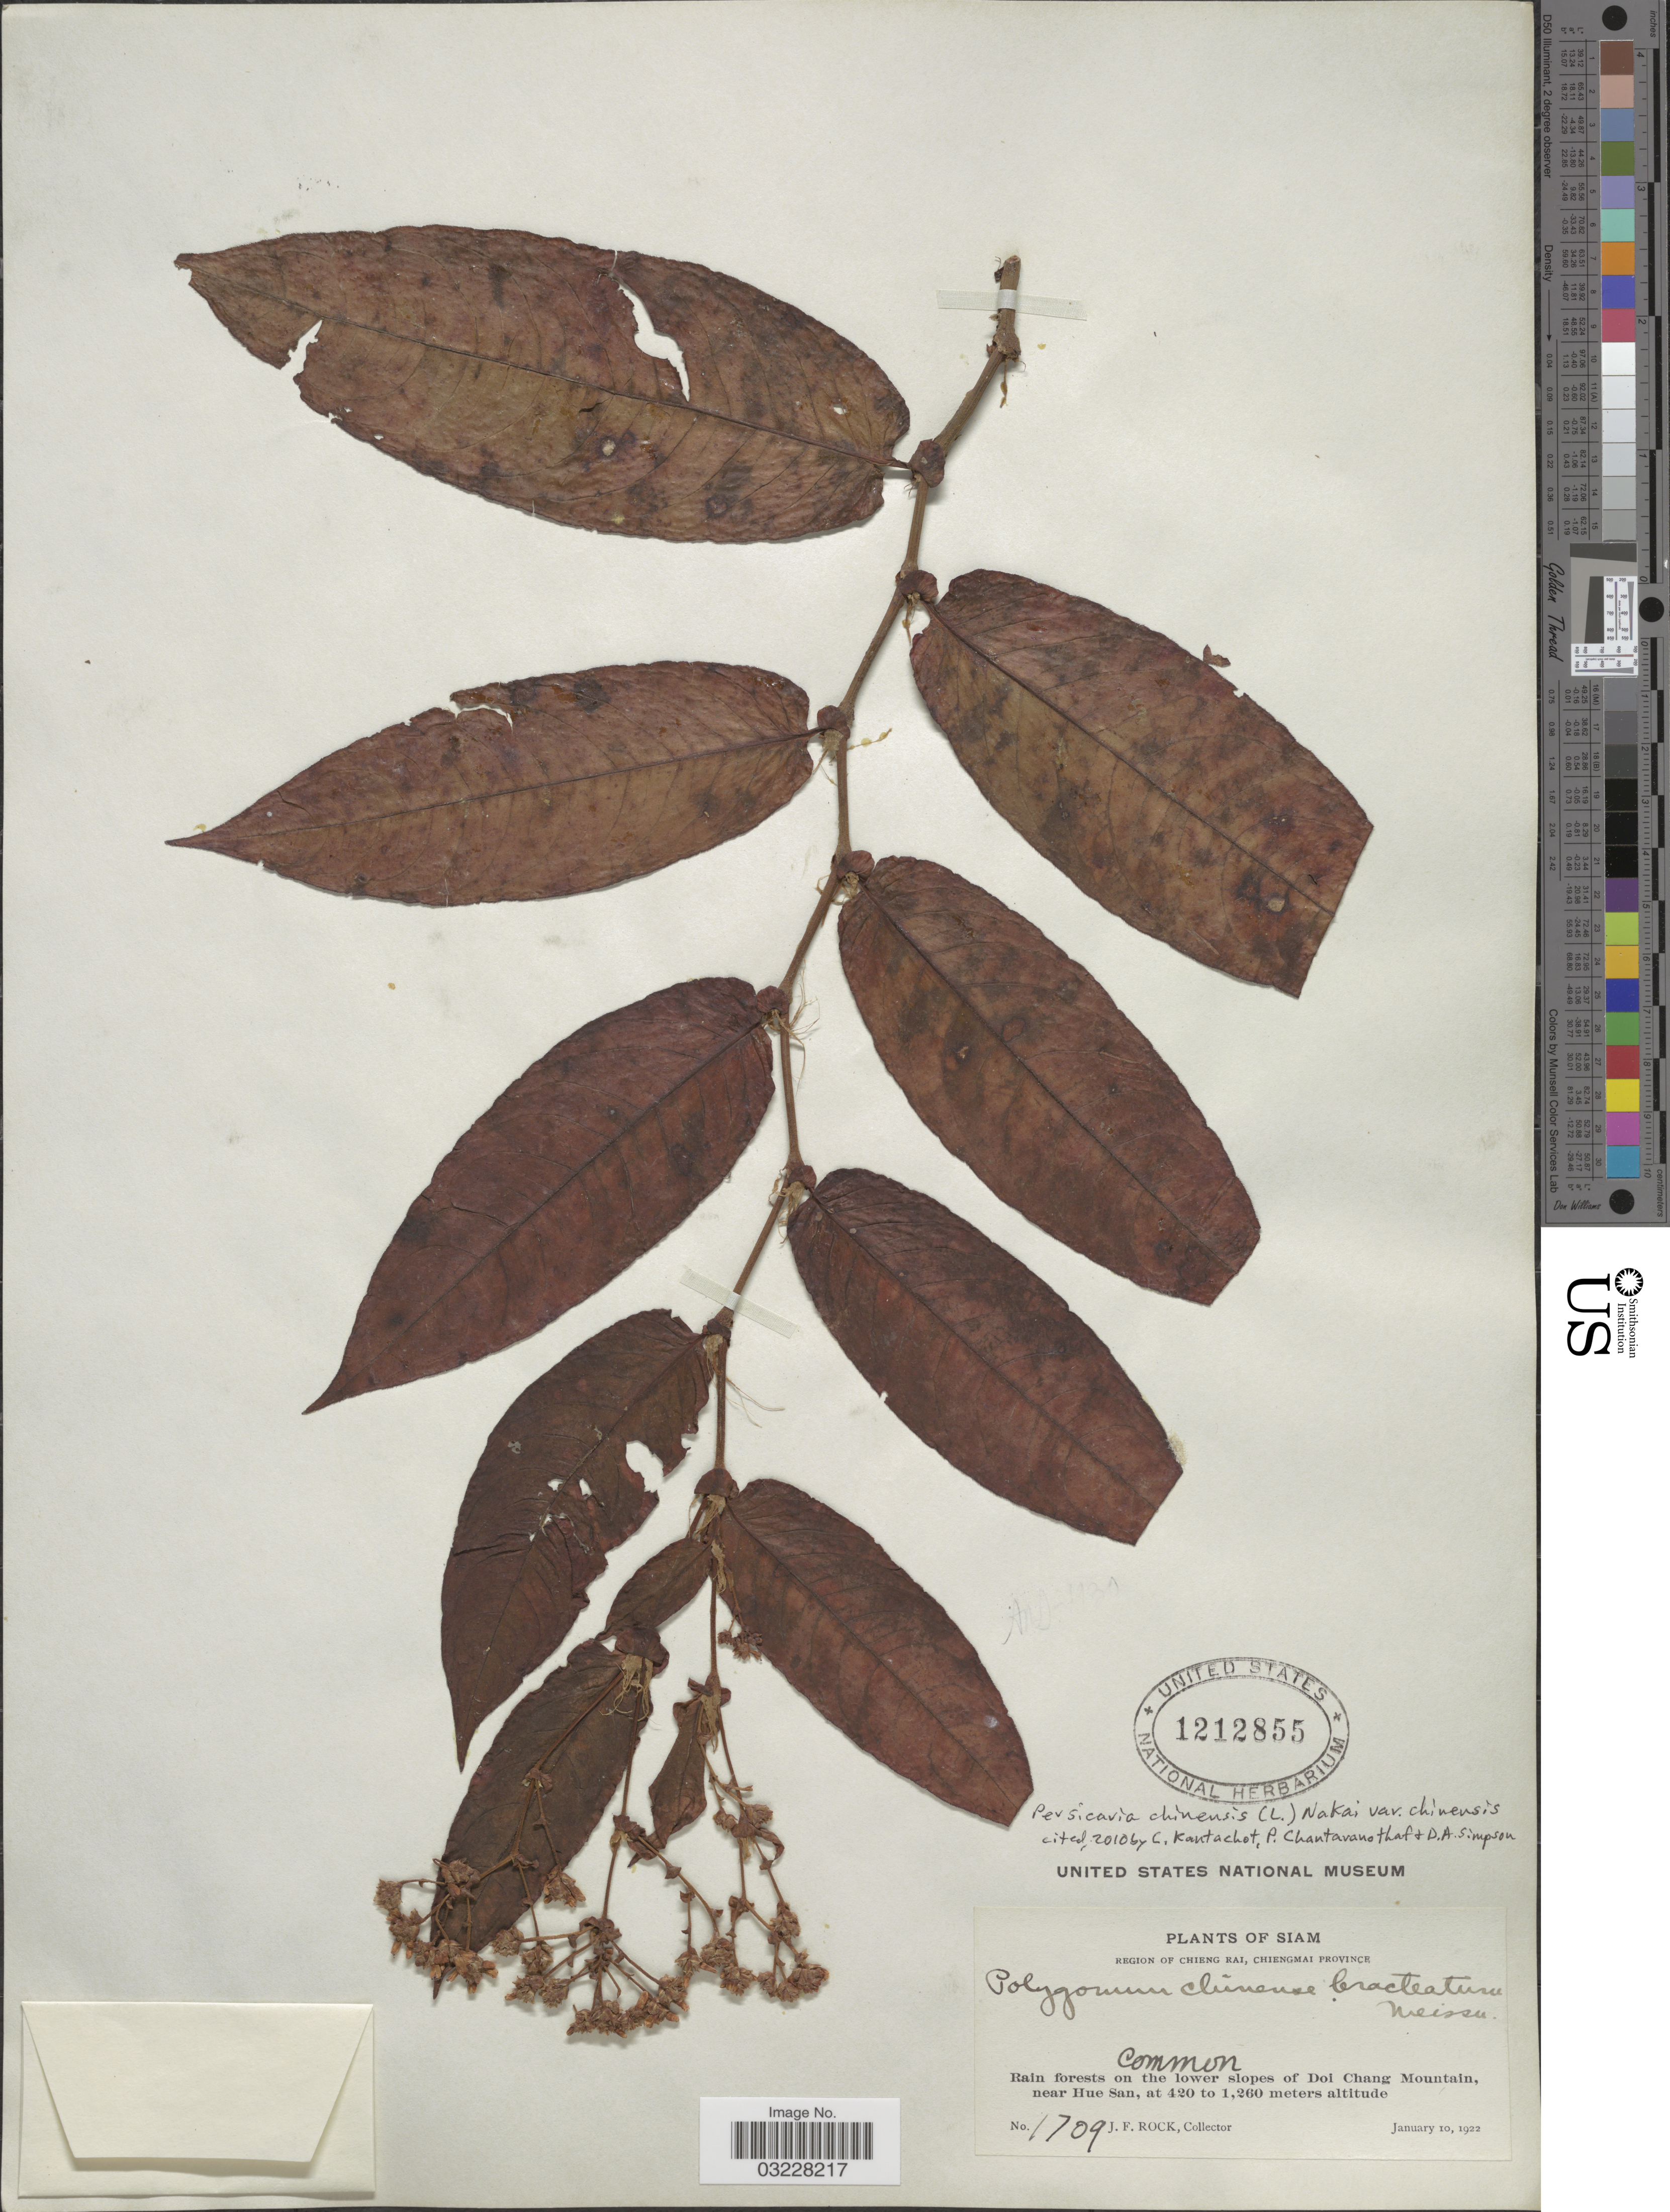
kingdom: Plantae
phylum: Tracheophyta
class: Magnoliopsida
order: Caryophyllales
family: Polygonaceae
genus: Polygonum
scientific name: Polygonum chinense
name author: L.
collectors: J. Rock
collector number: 1709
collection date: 1922-01-10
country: Thailand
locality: Siam. Region of Chieng Rai, Chiengmai Province. Rain forests on the lower slopes of Doi Chang Mountain, near Hue San.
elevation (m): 420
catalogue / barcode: US 1212855